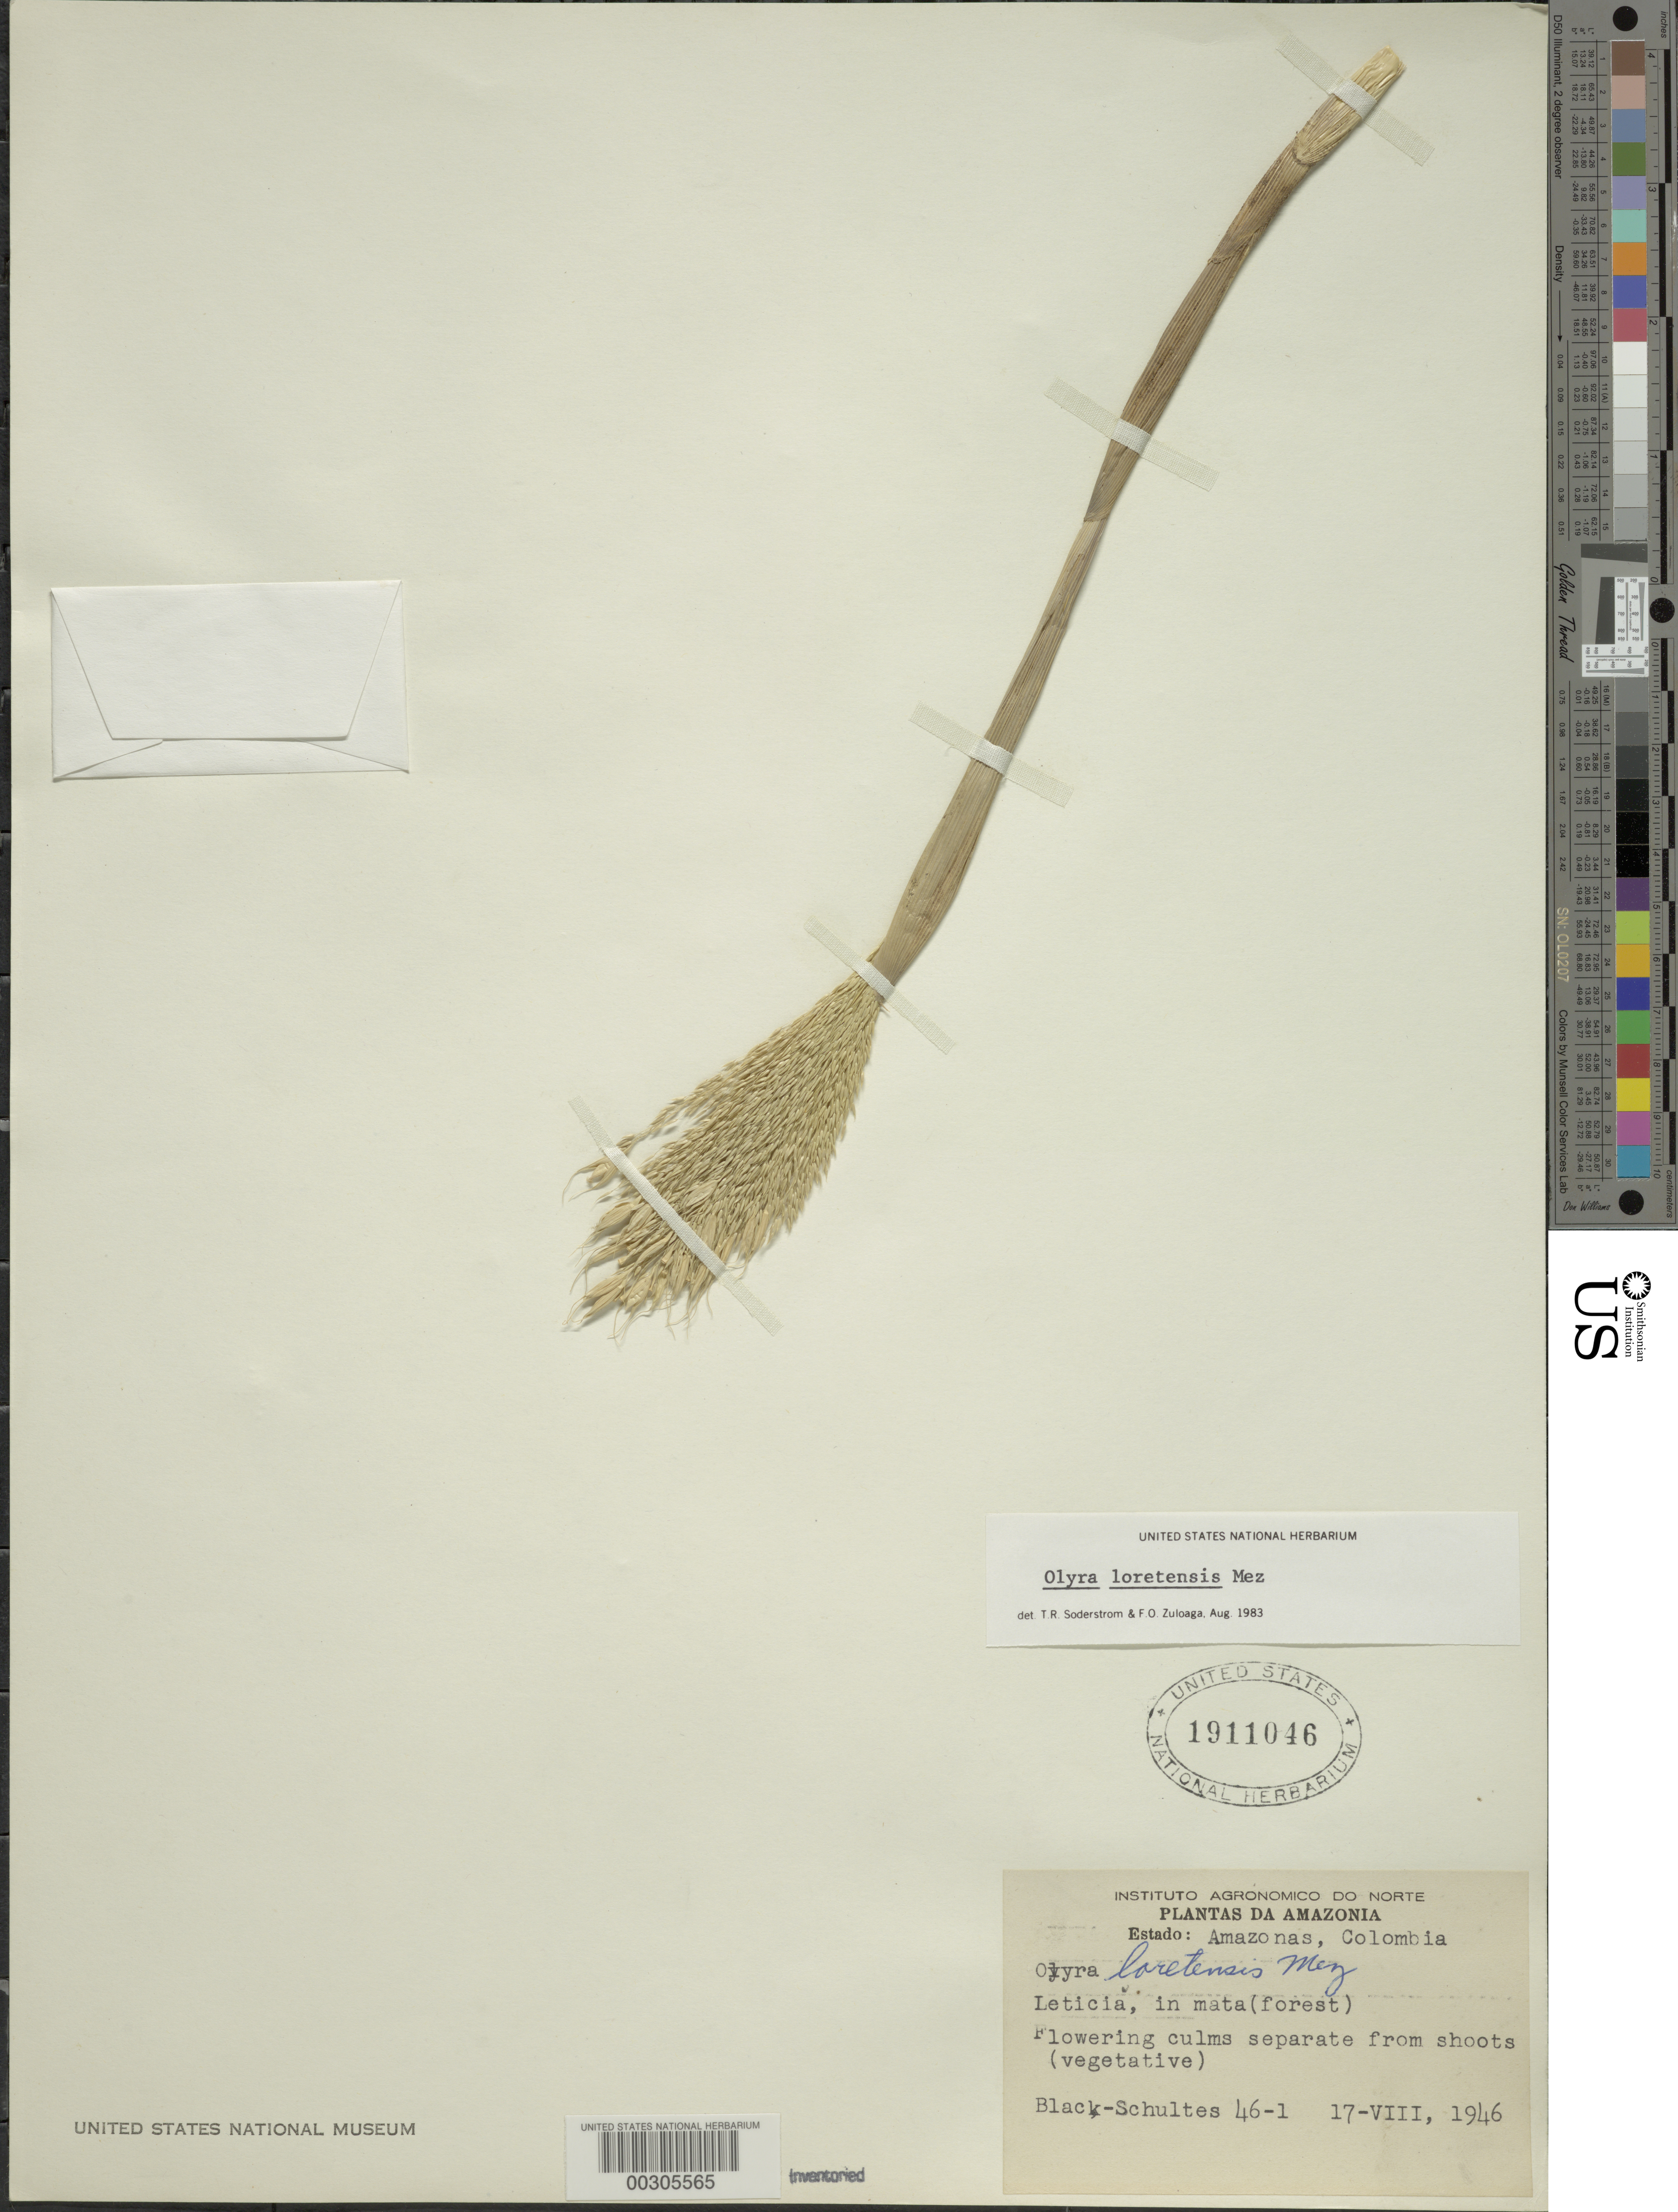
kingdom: Plantae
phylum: Tracheophyta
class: Liliopsida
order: Poales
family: Poaceae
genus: Olyra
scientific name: Olyra loretensis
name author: Mez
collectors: G. A. Black & R. E. Schultes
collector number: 46-1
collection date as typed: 17 Aug 1946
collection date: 1946-08-17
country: Colombia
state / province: Amazônas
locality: Leticia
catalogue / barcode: US 1911046